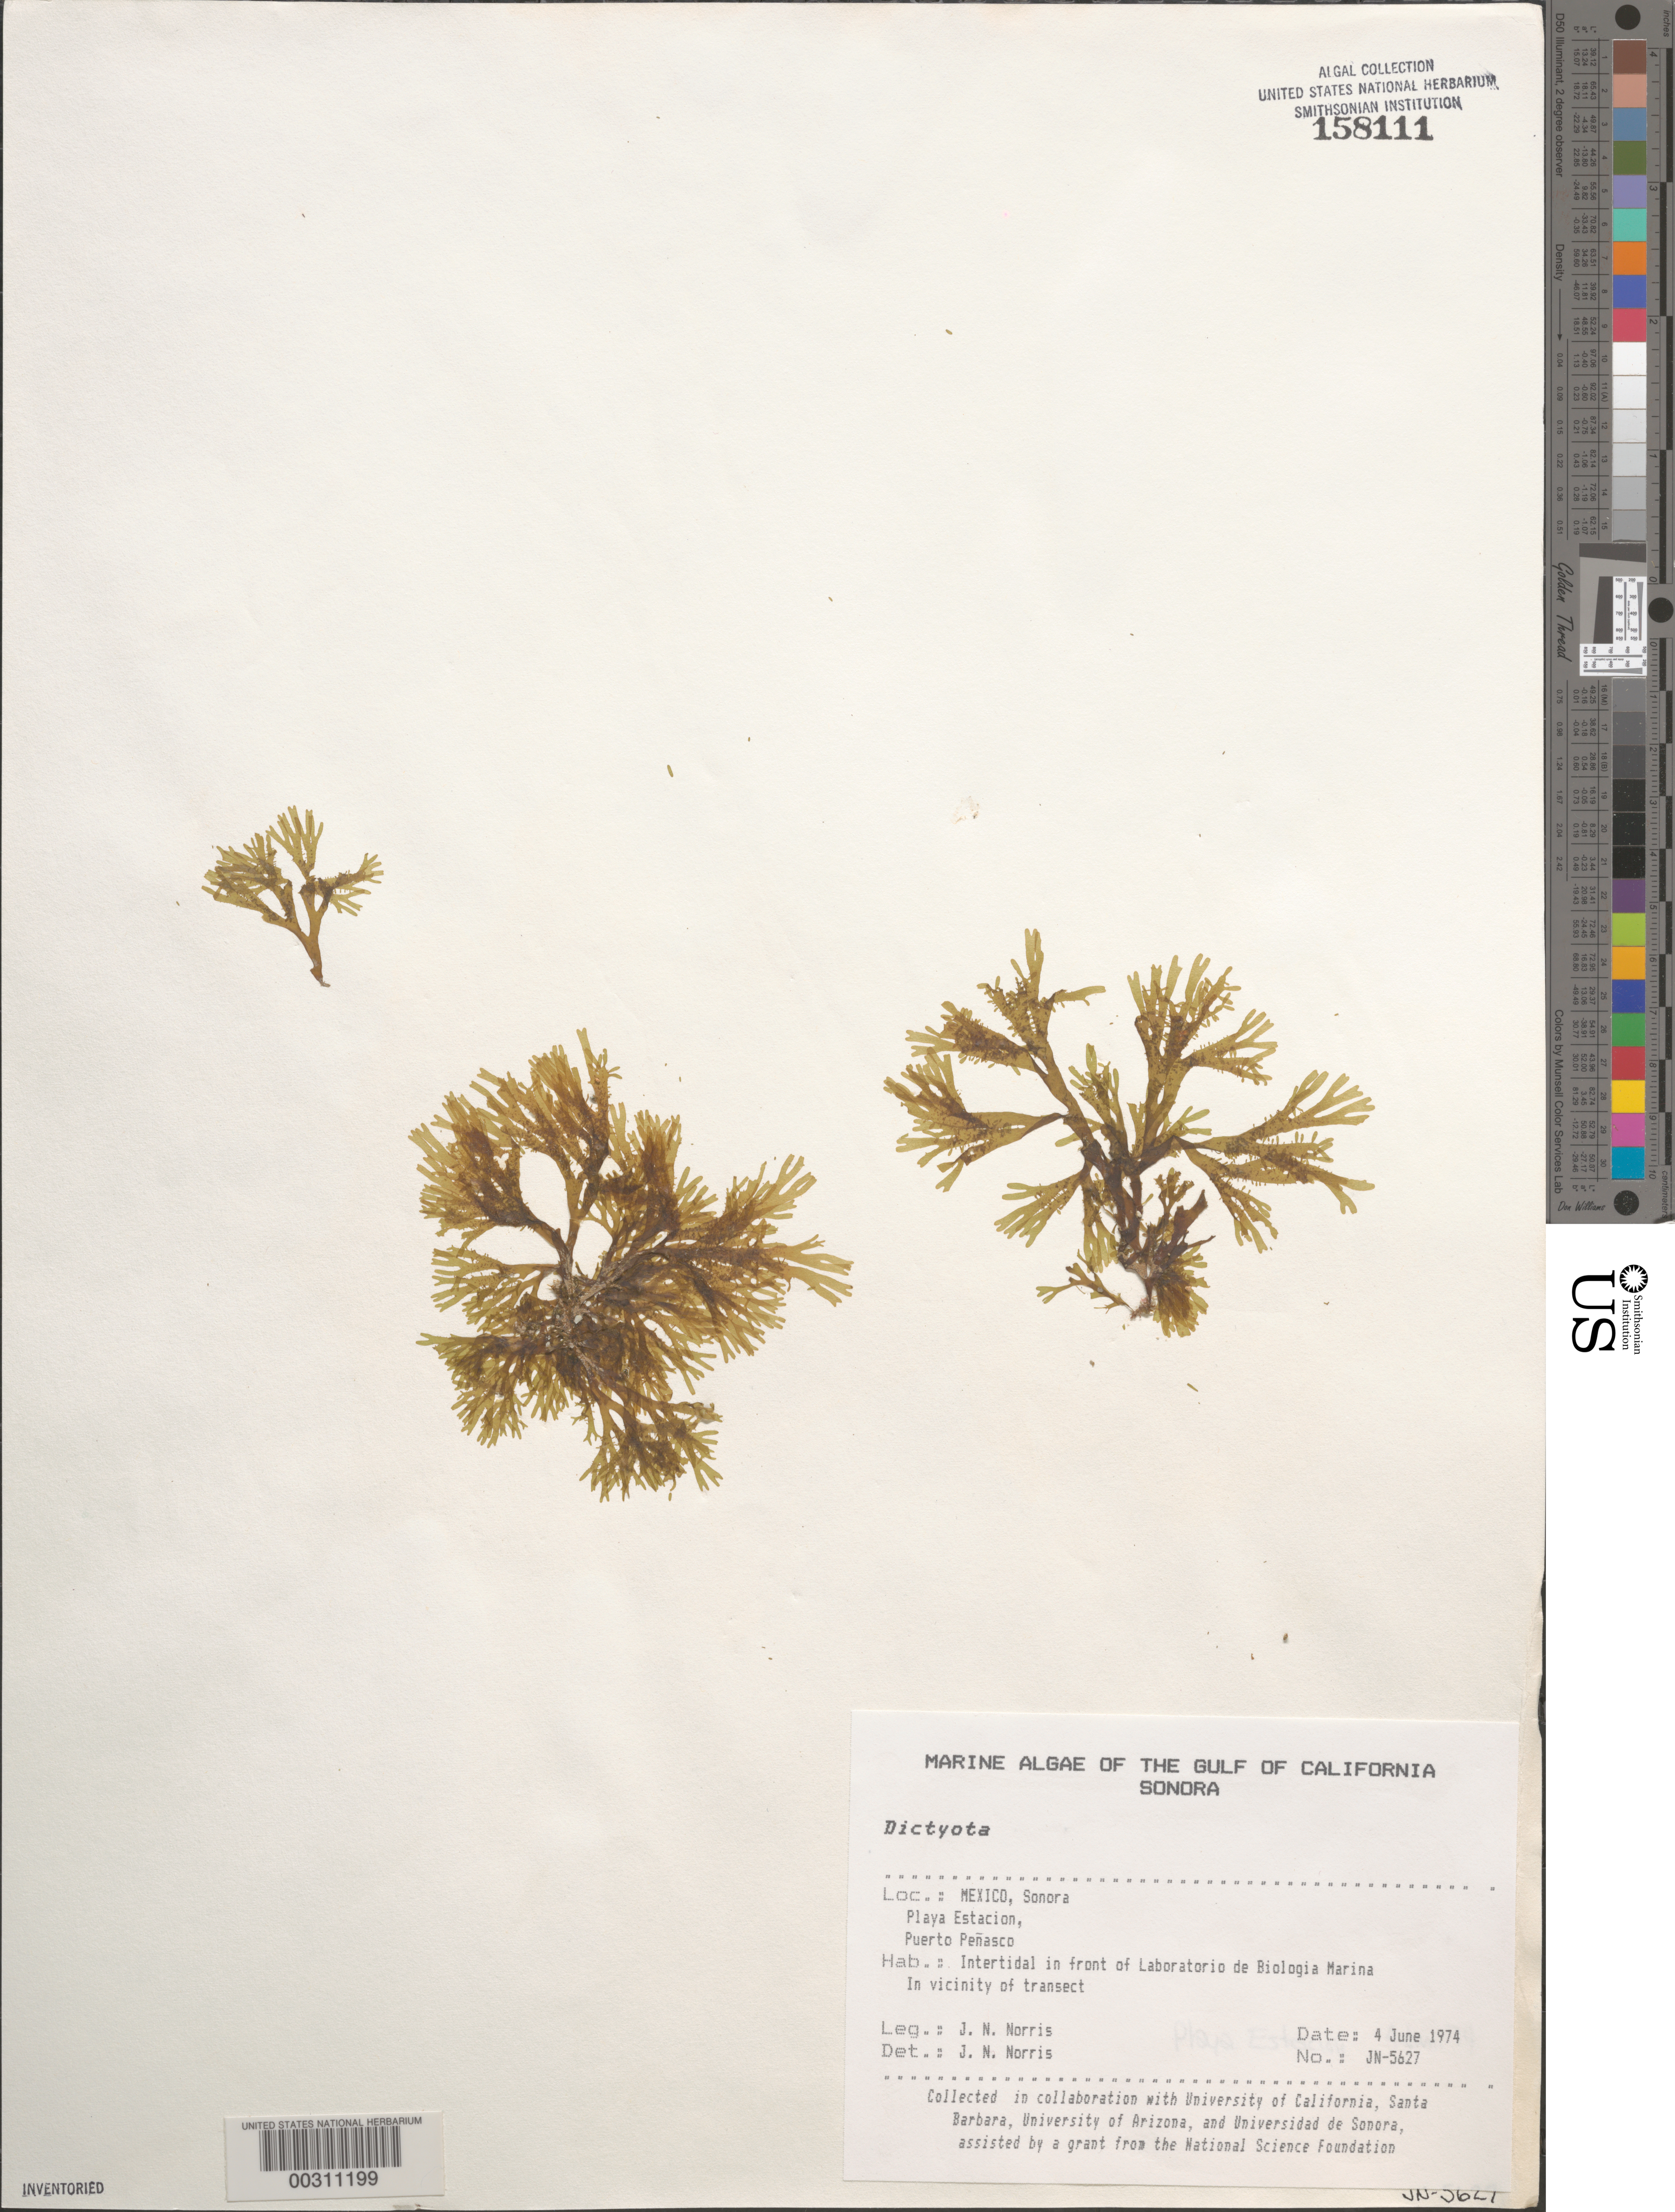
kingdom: Chromista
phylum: Ochrophyta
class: Phaeophyceae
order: Dictyotales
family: Dictyotaceae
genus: Dictyota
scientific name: Dictyota sp.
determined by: Norris, James N.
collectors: J. N. Norris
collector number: JN-5627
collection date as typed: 04 Jun 1974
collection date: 1974-06-04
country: Mexico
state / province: Sonora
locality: Playa Estacion, Puerto Penasco, marine laboratory shore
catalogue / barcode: US 158111